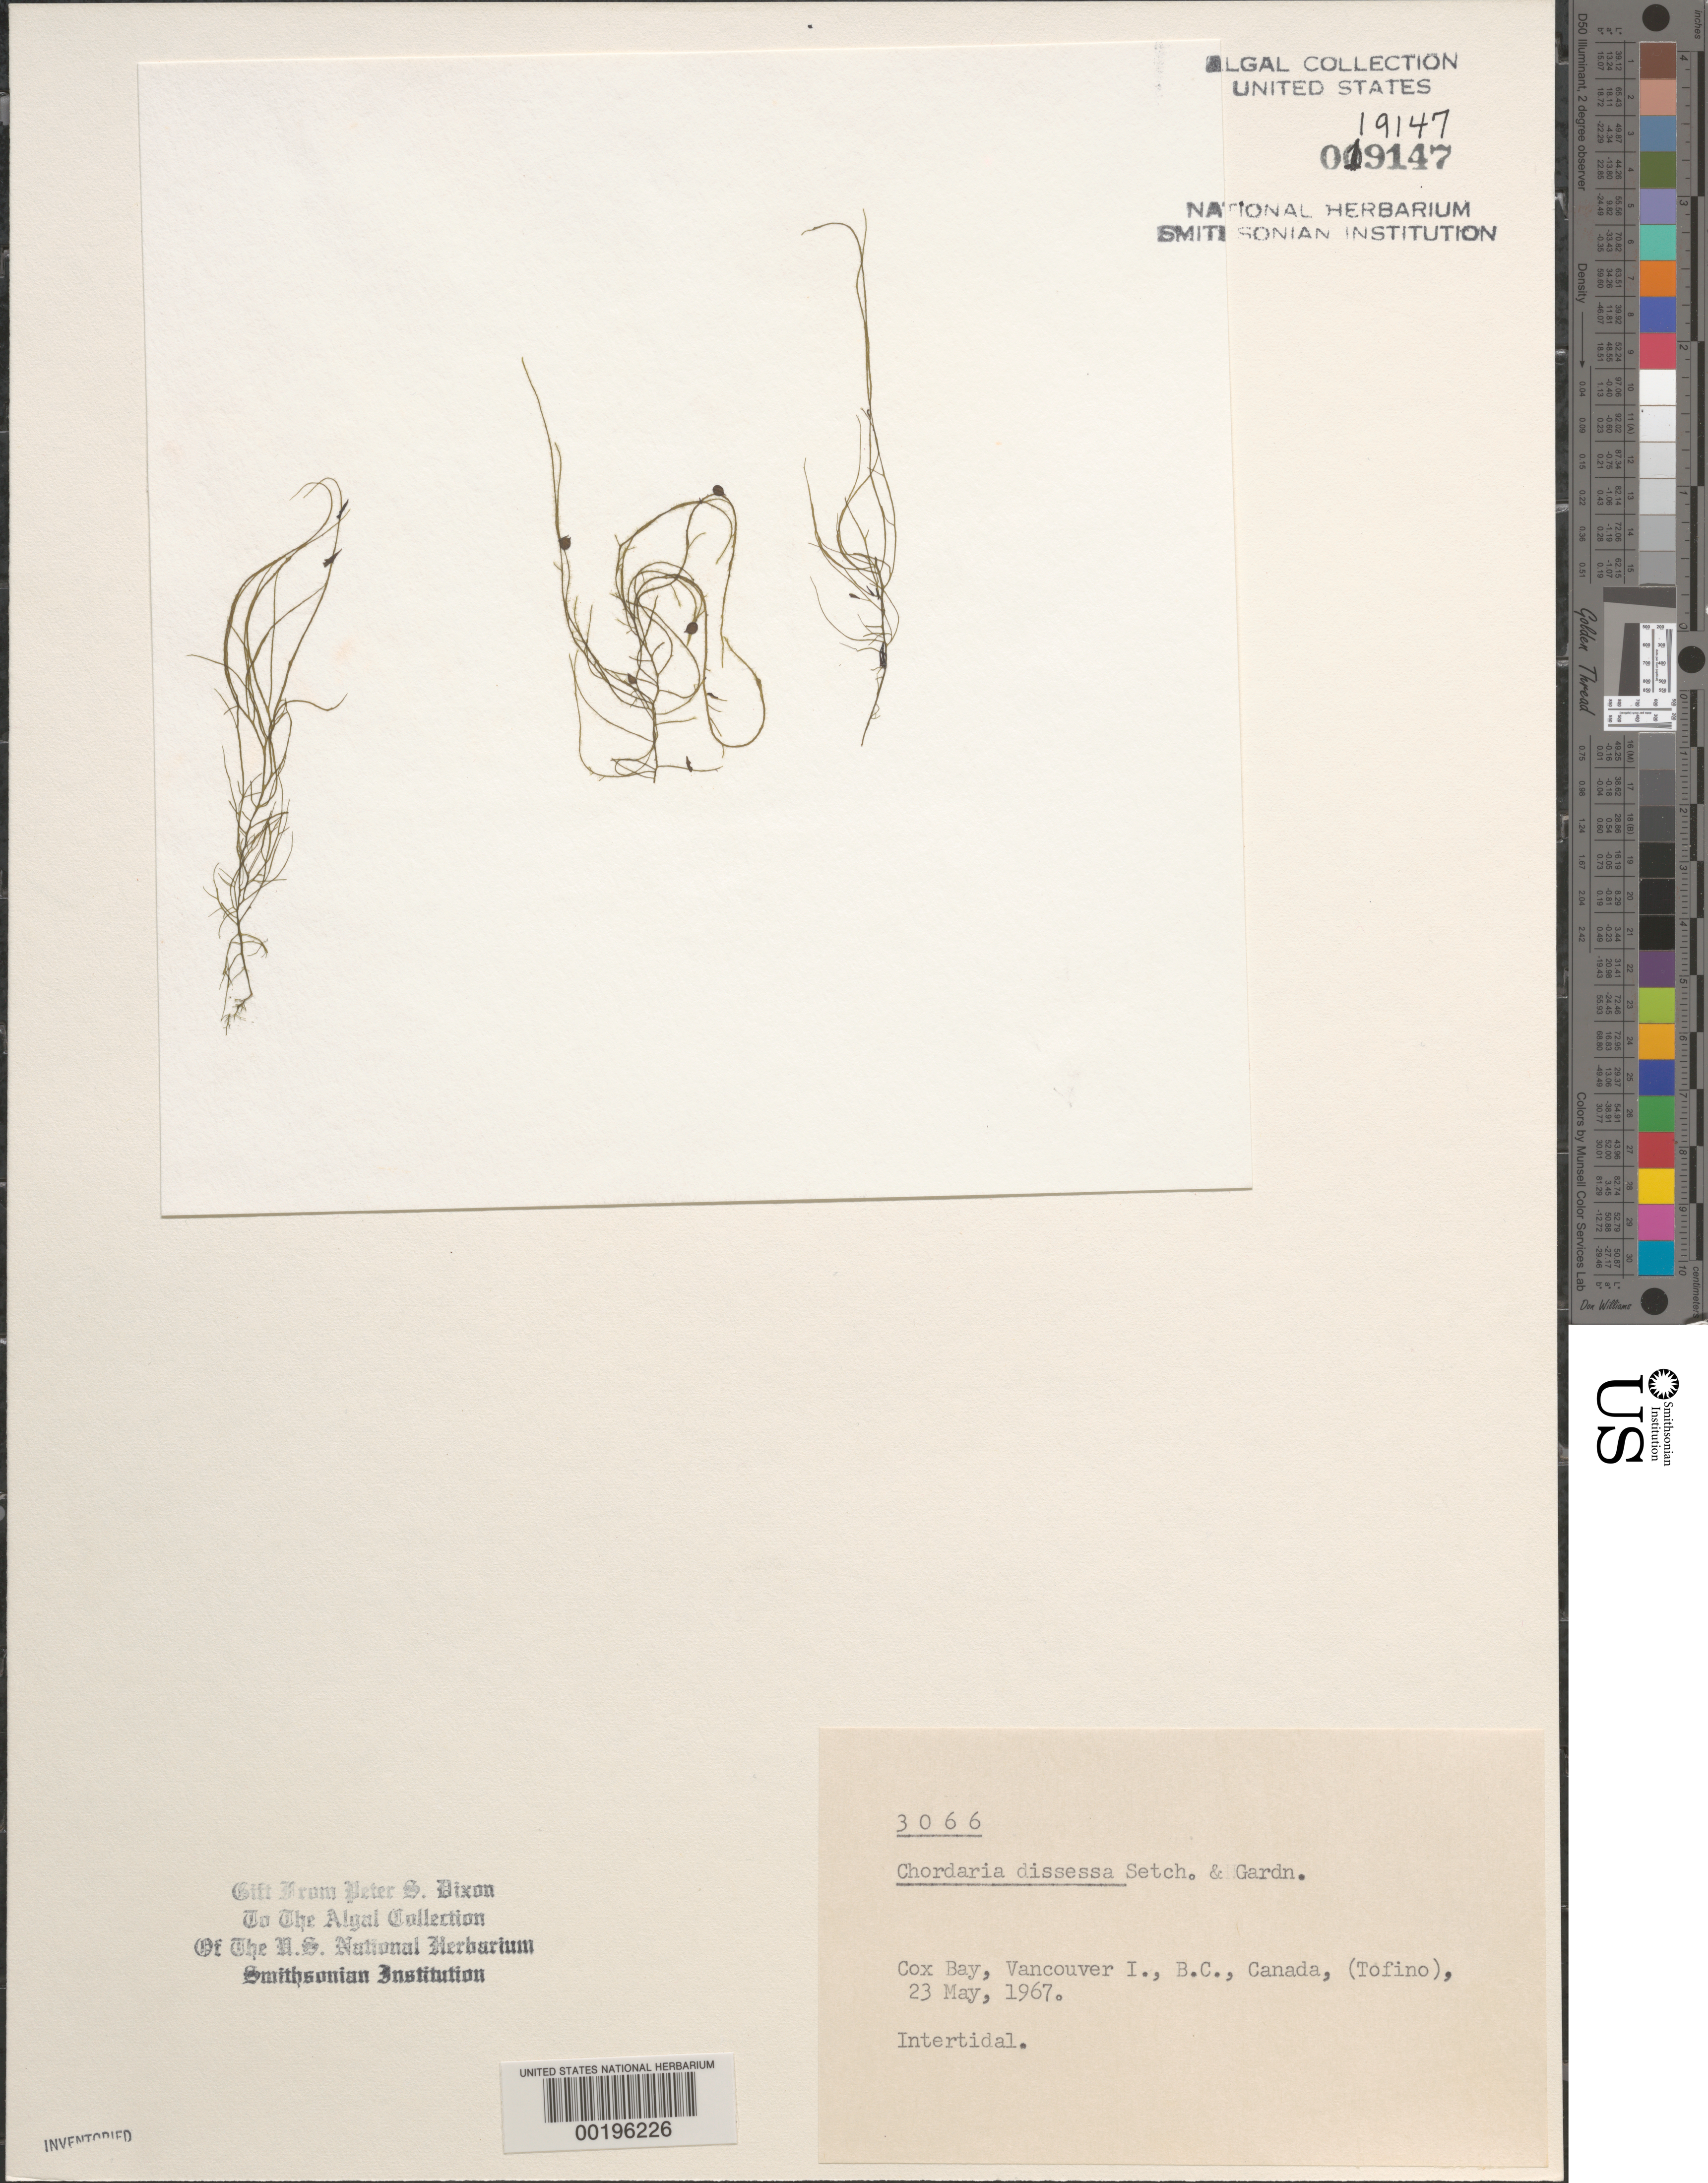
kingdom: Chromista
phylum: Ochrophyta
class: Phaeophyceae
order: Ectocarpales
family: Chordariaceae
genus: Chordaria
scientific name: Chordaria dissessa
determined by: Dixon, P. S.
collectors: P. S. Dixon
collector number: PSD 3066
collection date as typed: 23 May 1967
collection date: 1967-05-23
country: Canada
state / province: British Columbia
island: Vancouver Island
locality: Cox Bay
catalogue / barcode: US 19147